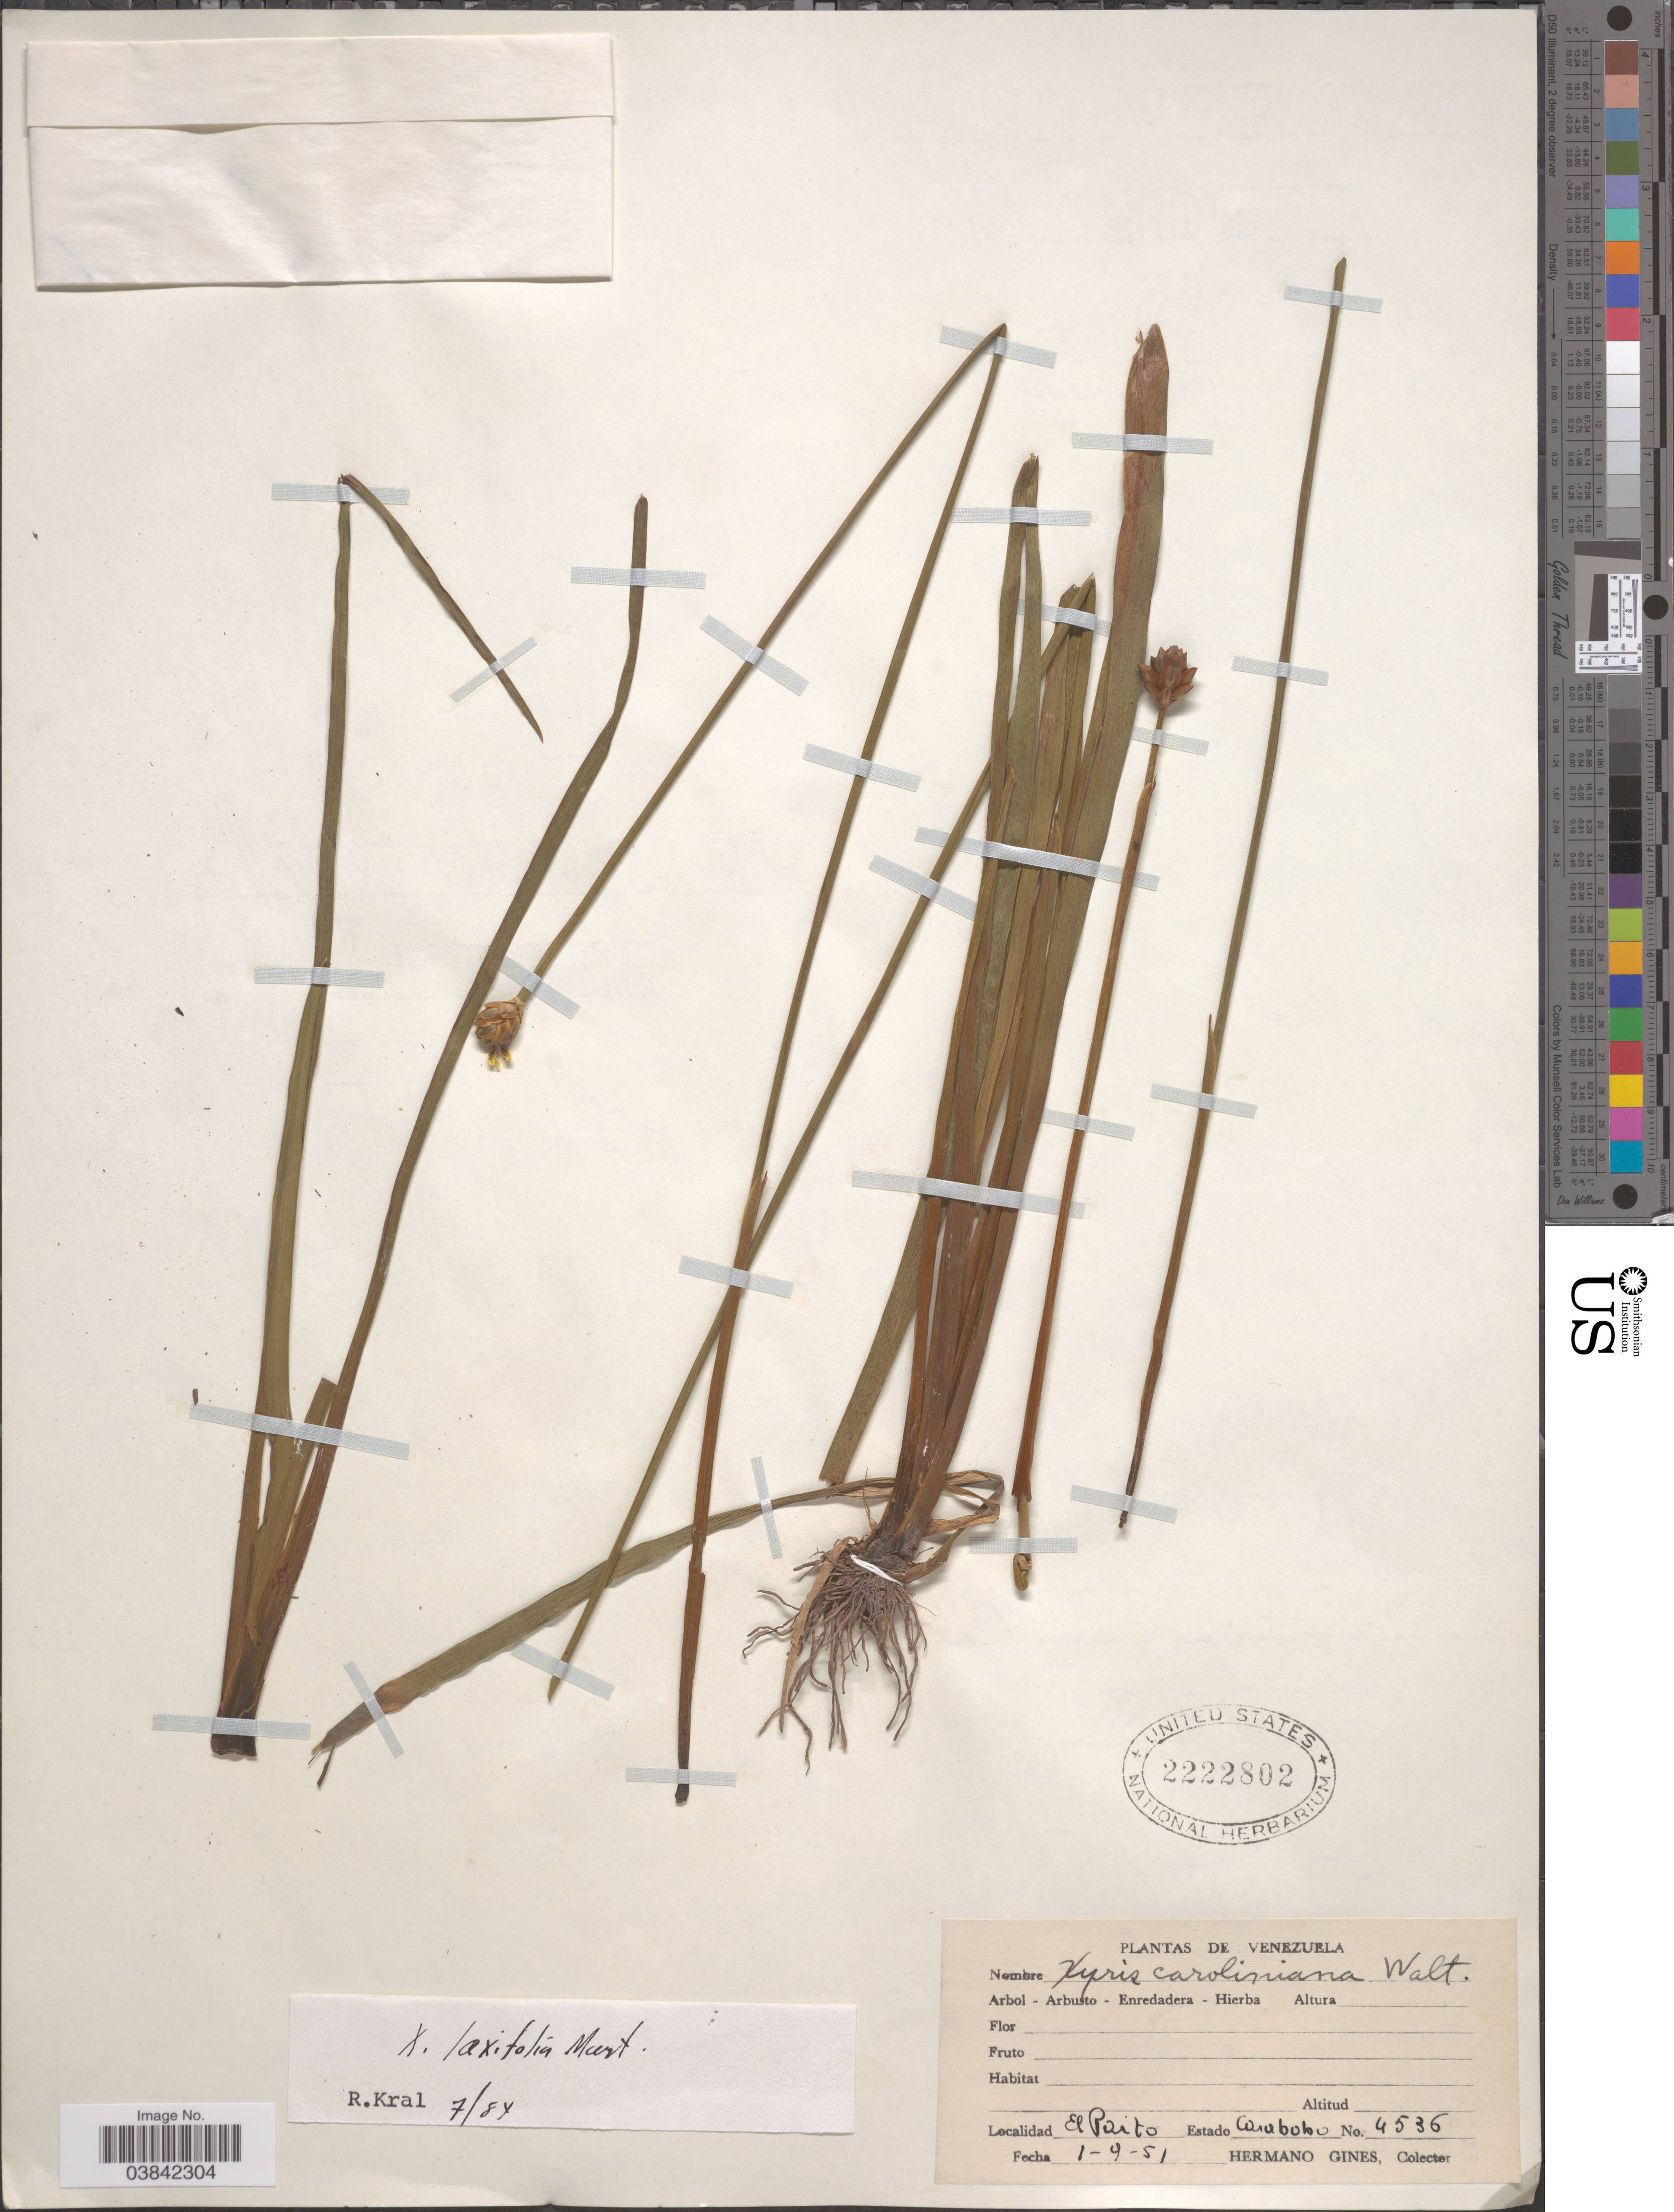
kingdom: Plantae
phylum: Tracheophyta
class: Liliopsida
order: Poales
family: Xyridaceae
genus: Xyris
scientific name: Xyris laxifolia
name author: Mart.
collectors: Bro. Gines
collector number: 4536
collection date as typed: Transcribed d/m/y: 1/9/51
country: Venezuela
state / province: Carabobo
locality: El Paito, Estado Carabobo.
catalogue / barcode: US 2222802